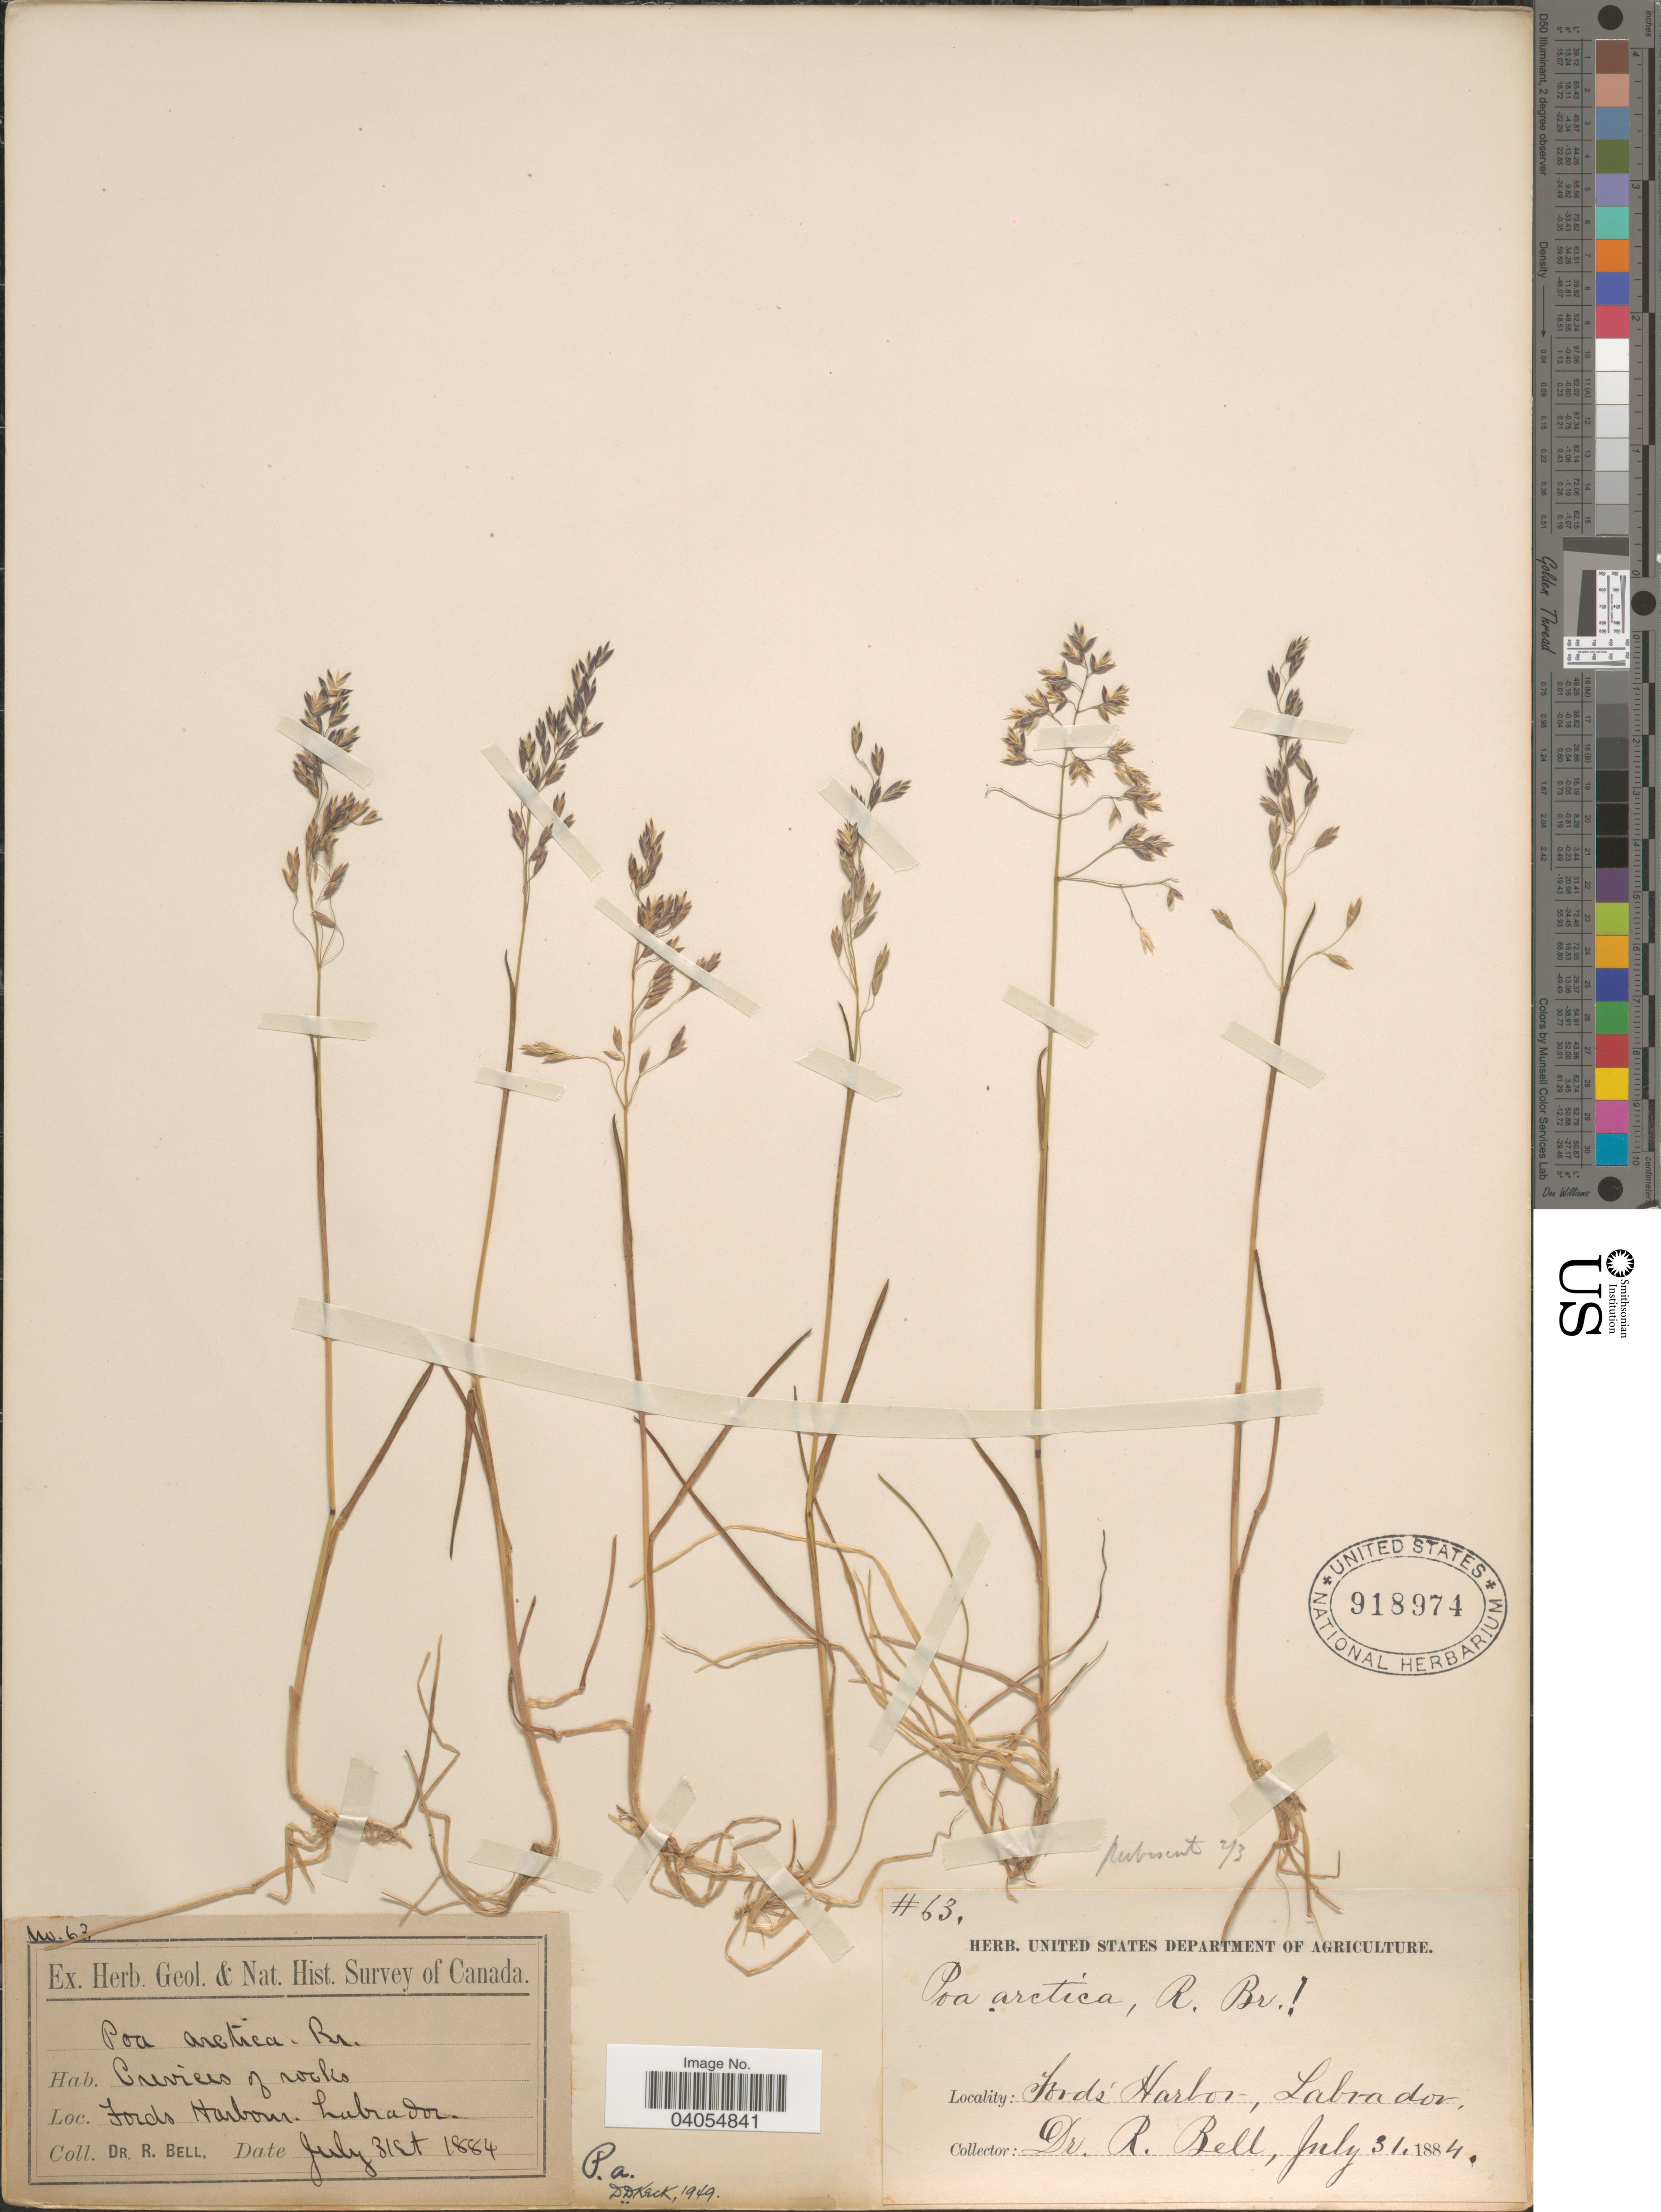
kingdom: Plantae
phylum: Tracheophyta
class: Liliopsida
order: Poales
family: Poaceae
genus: Poa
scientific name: Poa arctica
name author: R. Br.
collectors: C. R. Bell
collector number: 63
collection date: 1884-07-31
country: Canada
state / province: Newfoundland and Labrador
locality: Fords Harbour, Labrador.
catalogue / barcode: US 918974